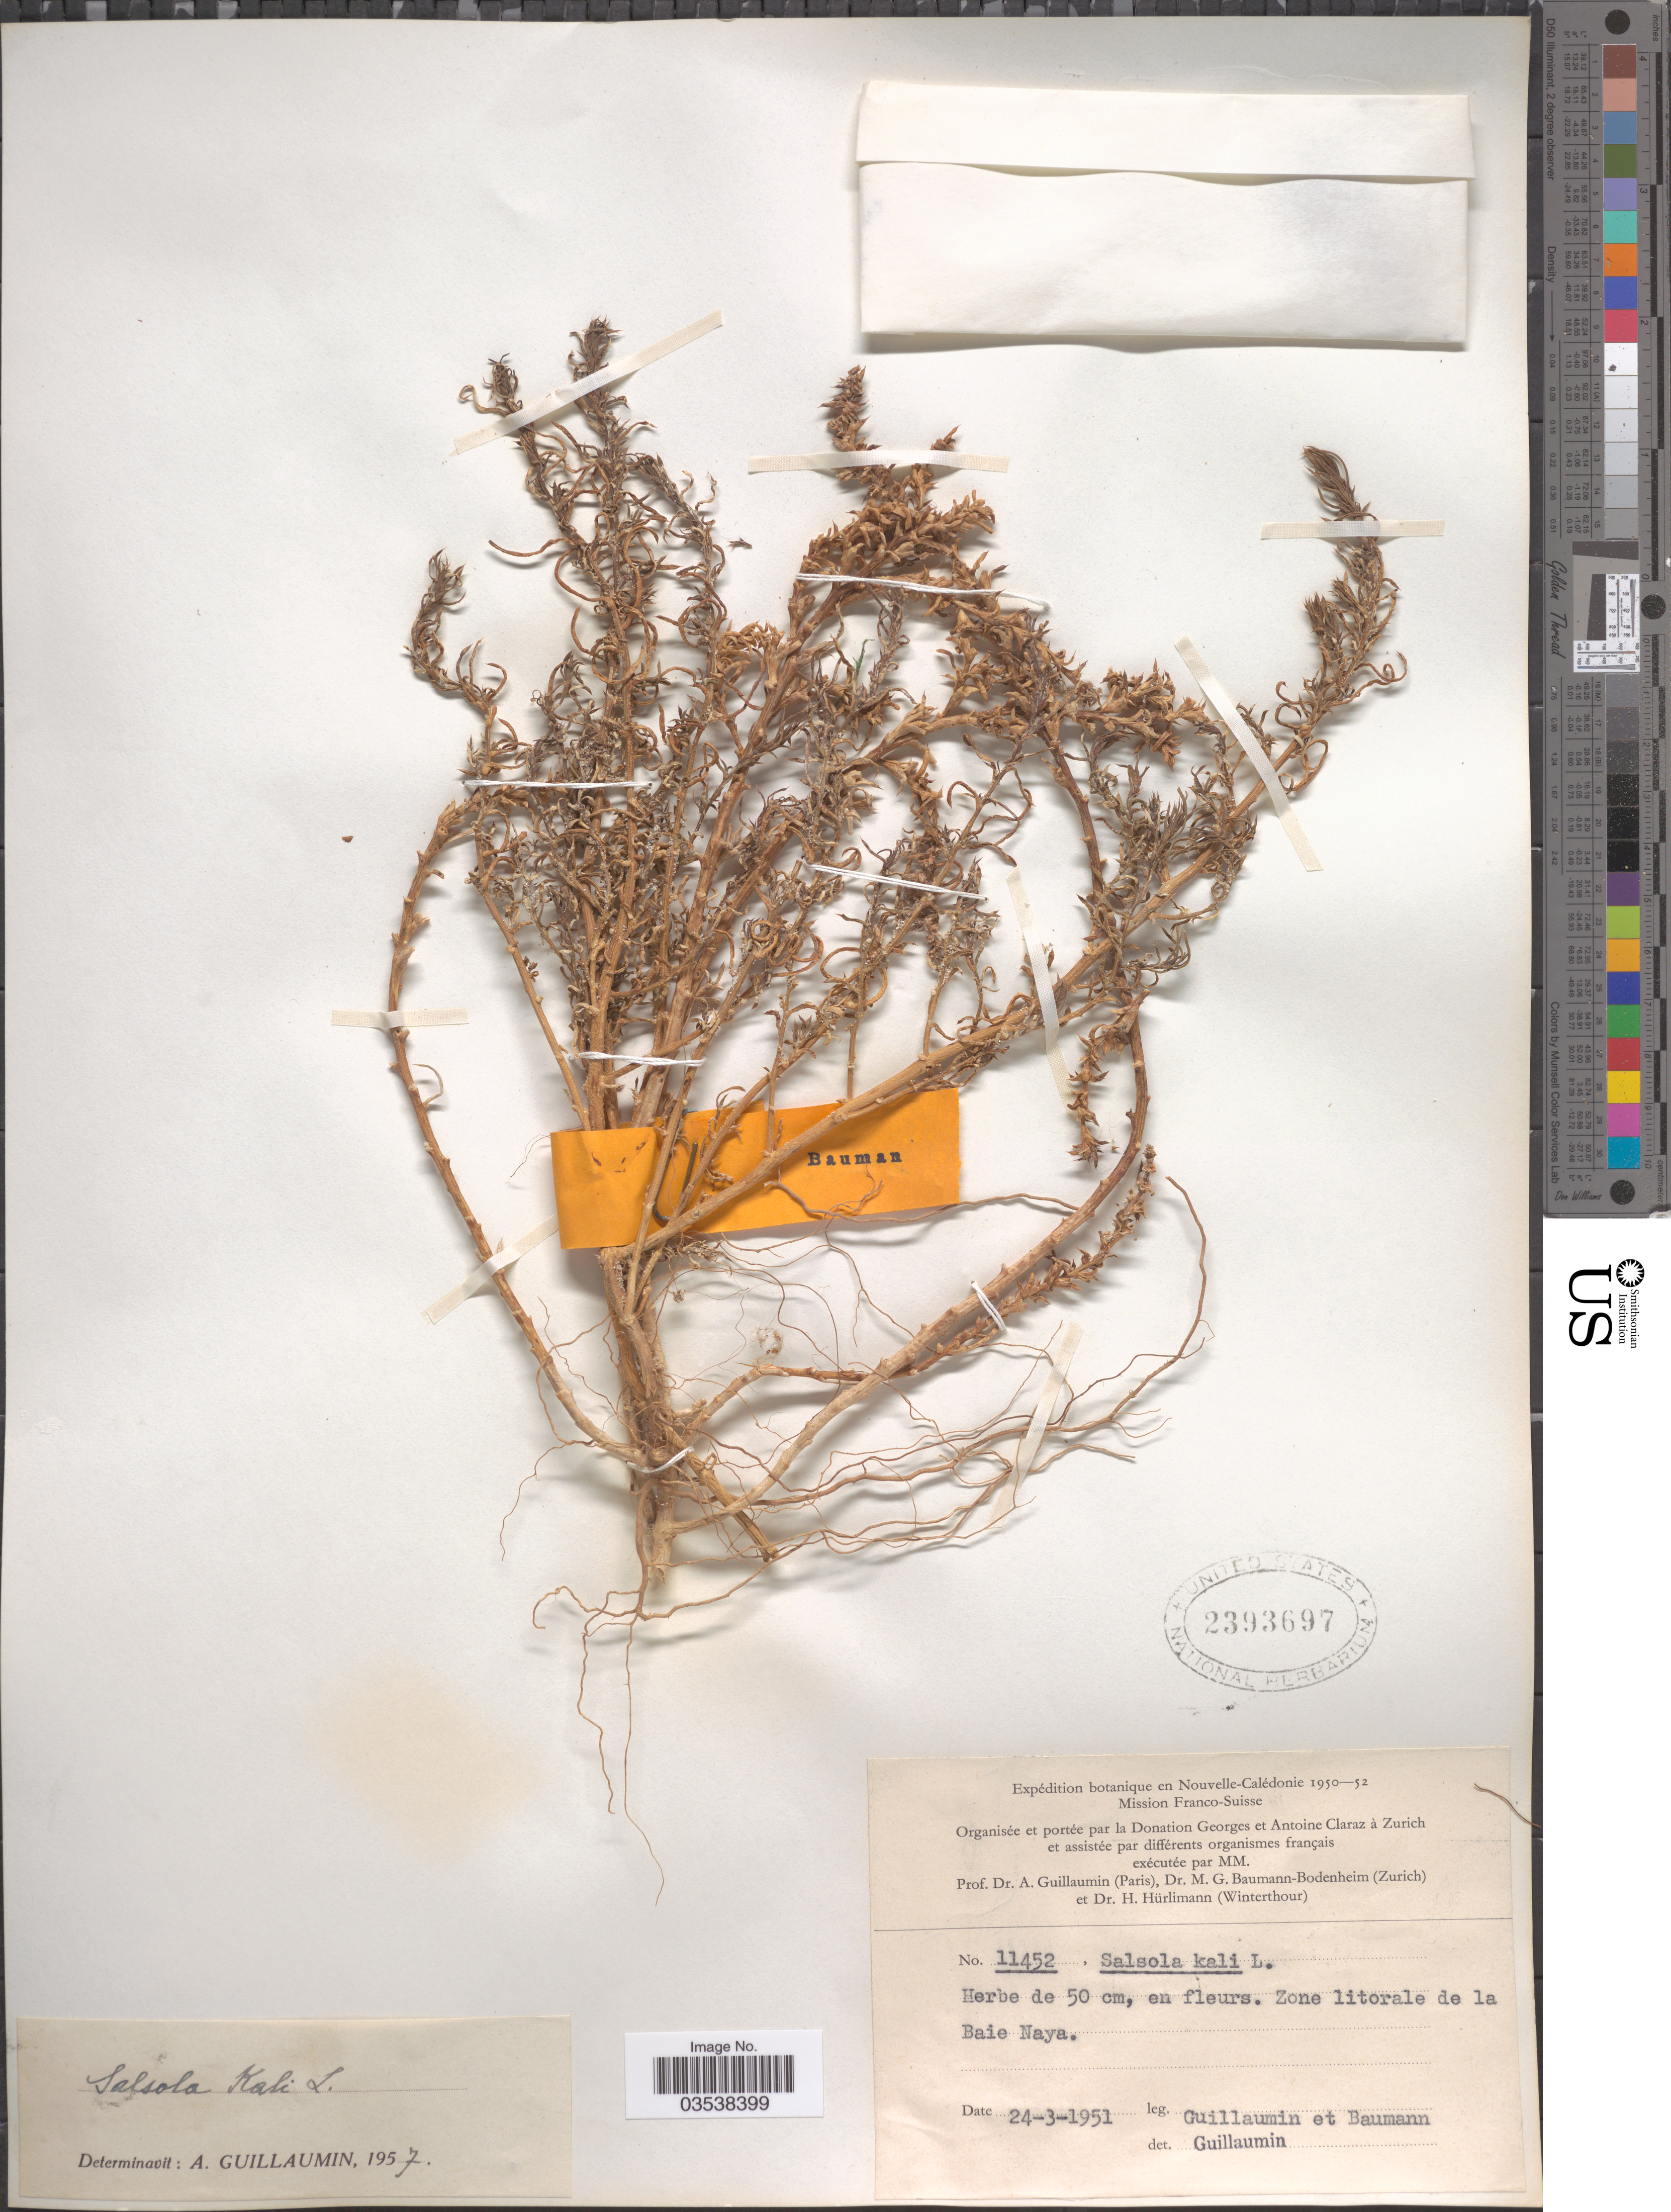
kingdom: Plantae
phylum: Tracheophyta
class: Magnoliopsida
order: Caryophyllales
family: Amaranthaceae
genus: Salsola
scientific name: Salsola kali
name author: L.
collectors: A. Guillaumin & M. G. Baumann-Bodenheim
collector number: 11452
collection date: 1951-03-24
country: New Caledonia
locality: Nouvelle-Calédonie. Zone litorale de la Baie Naya.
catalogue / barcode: US 2393697